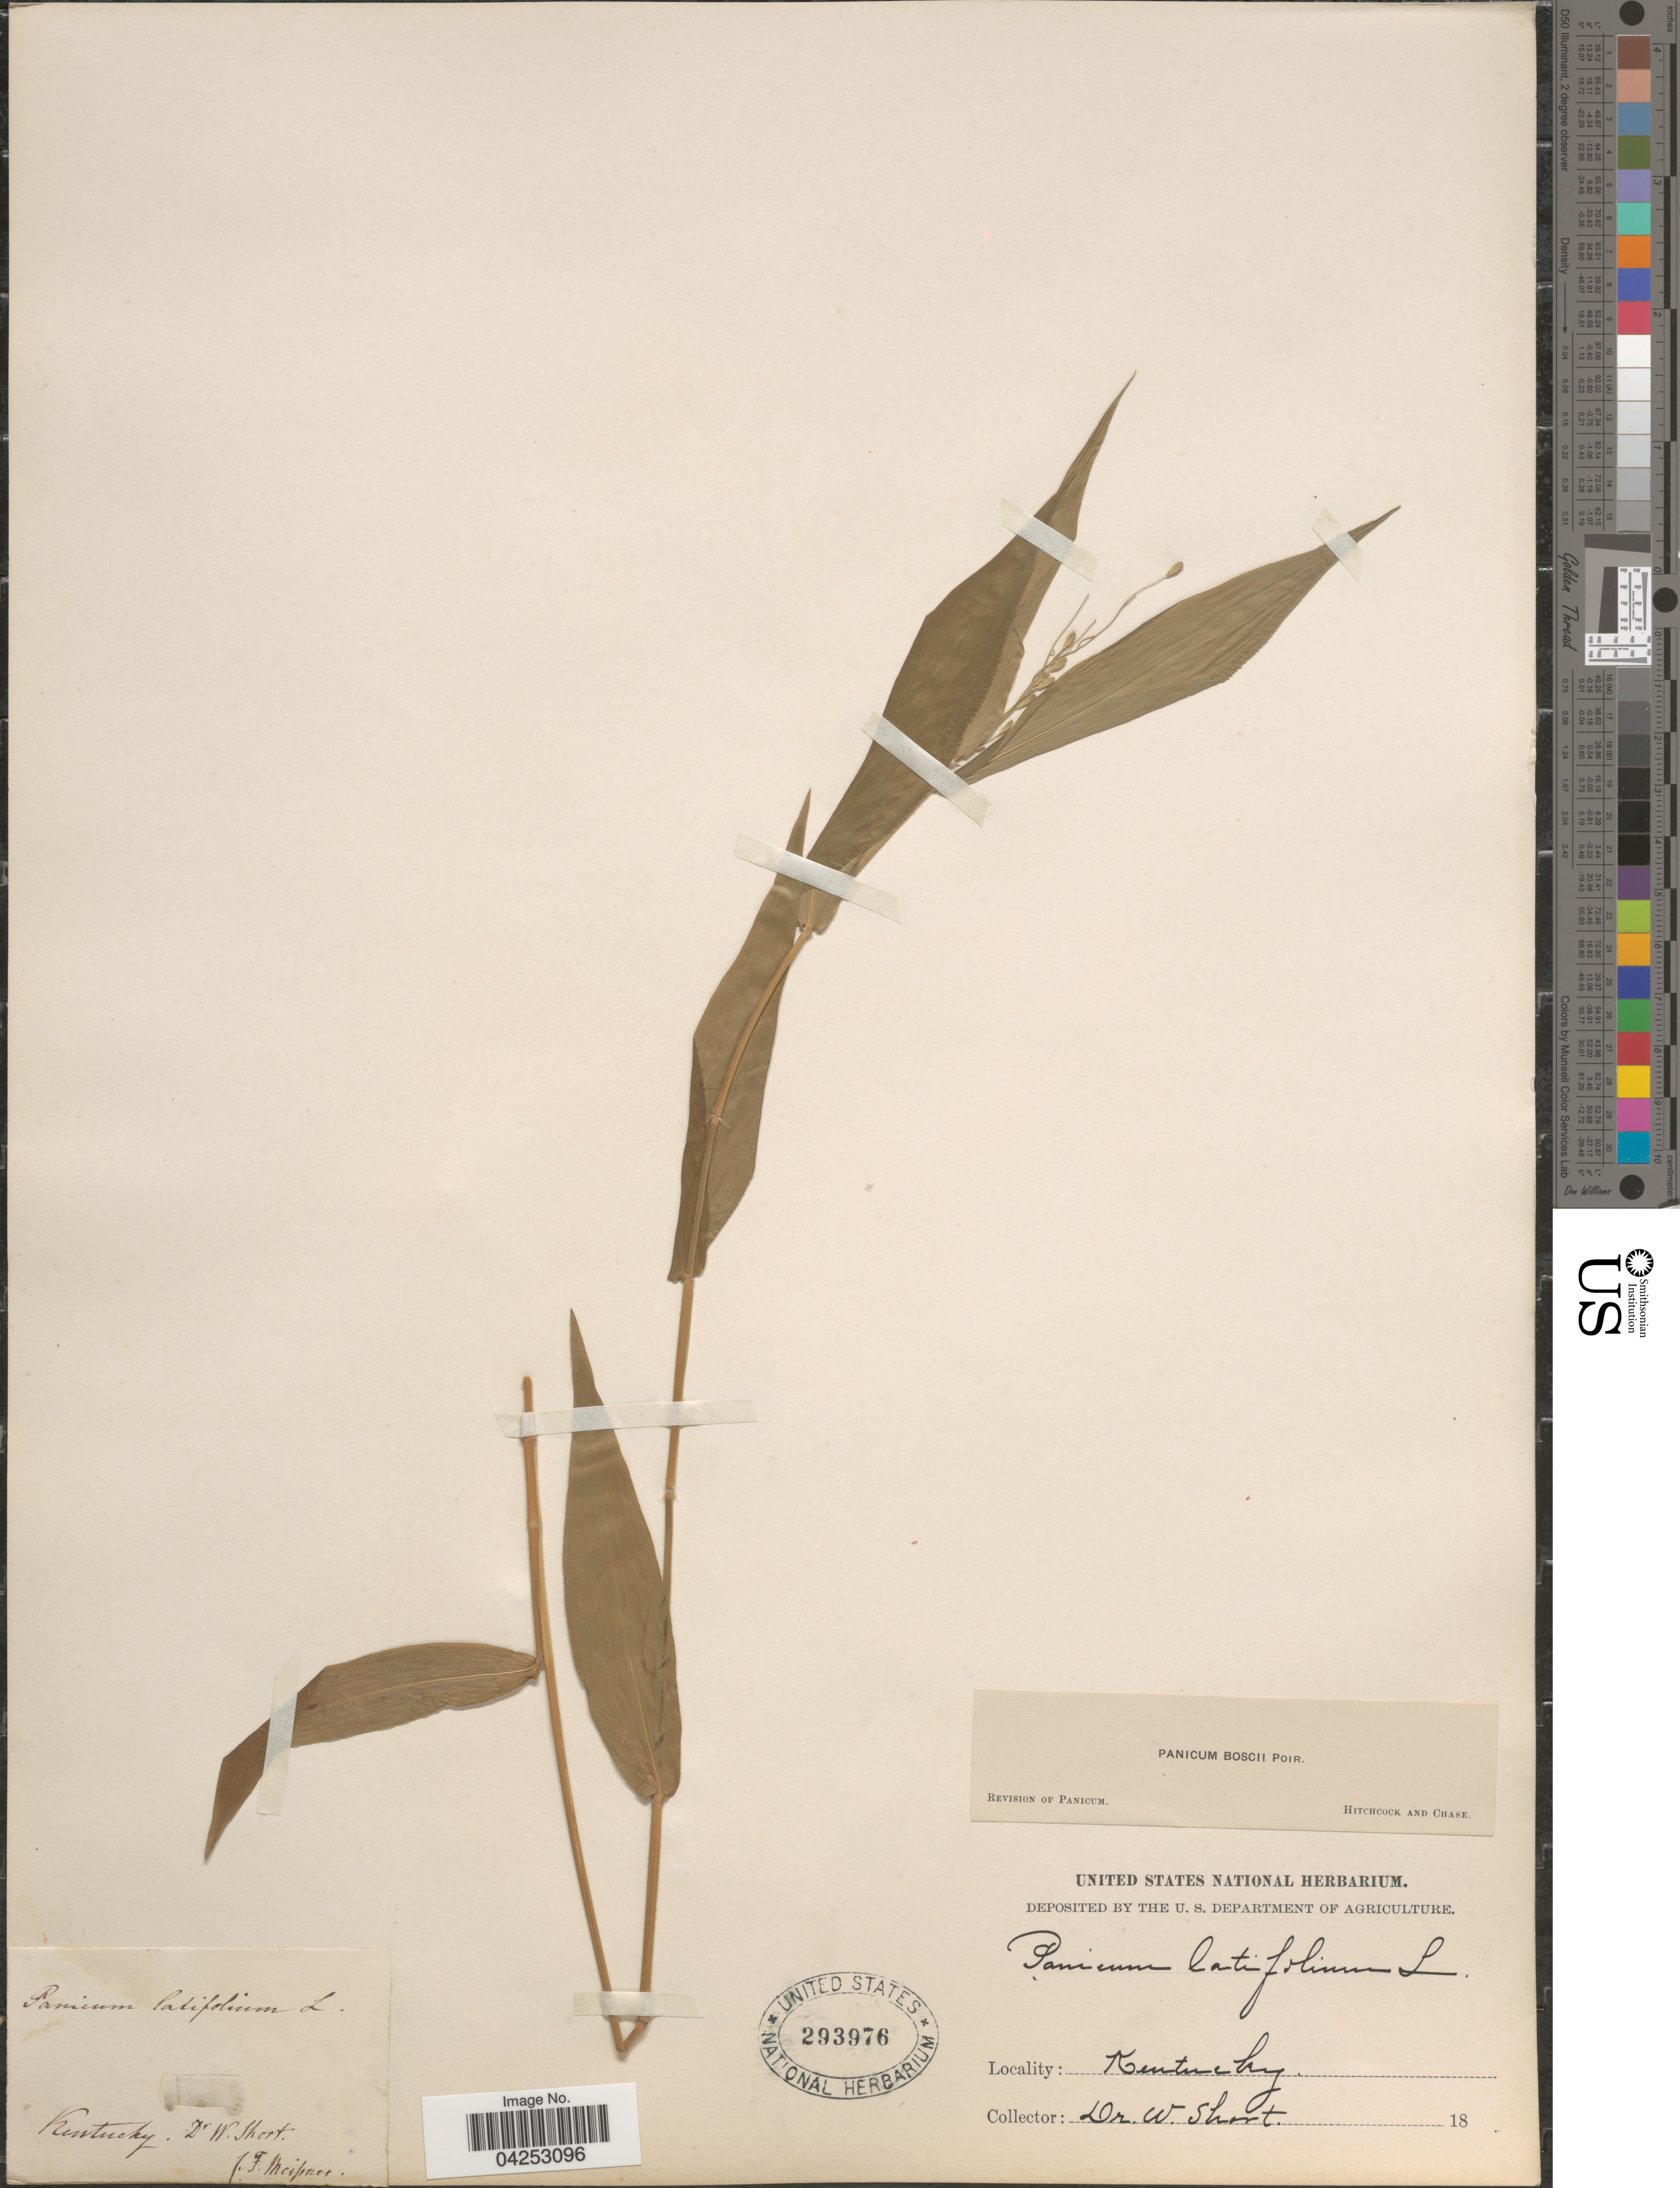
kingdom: Plantae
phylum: Tracheophyta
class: Liliopsida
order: Poales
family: Poaceae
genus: Dichanthelium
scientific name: Dichanthelium boscii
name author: (Poir.) Gould & C.A. Clark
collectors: W. Short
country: United States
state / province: Kentucky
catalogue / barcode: US 293976